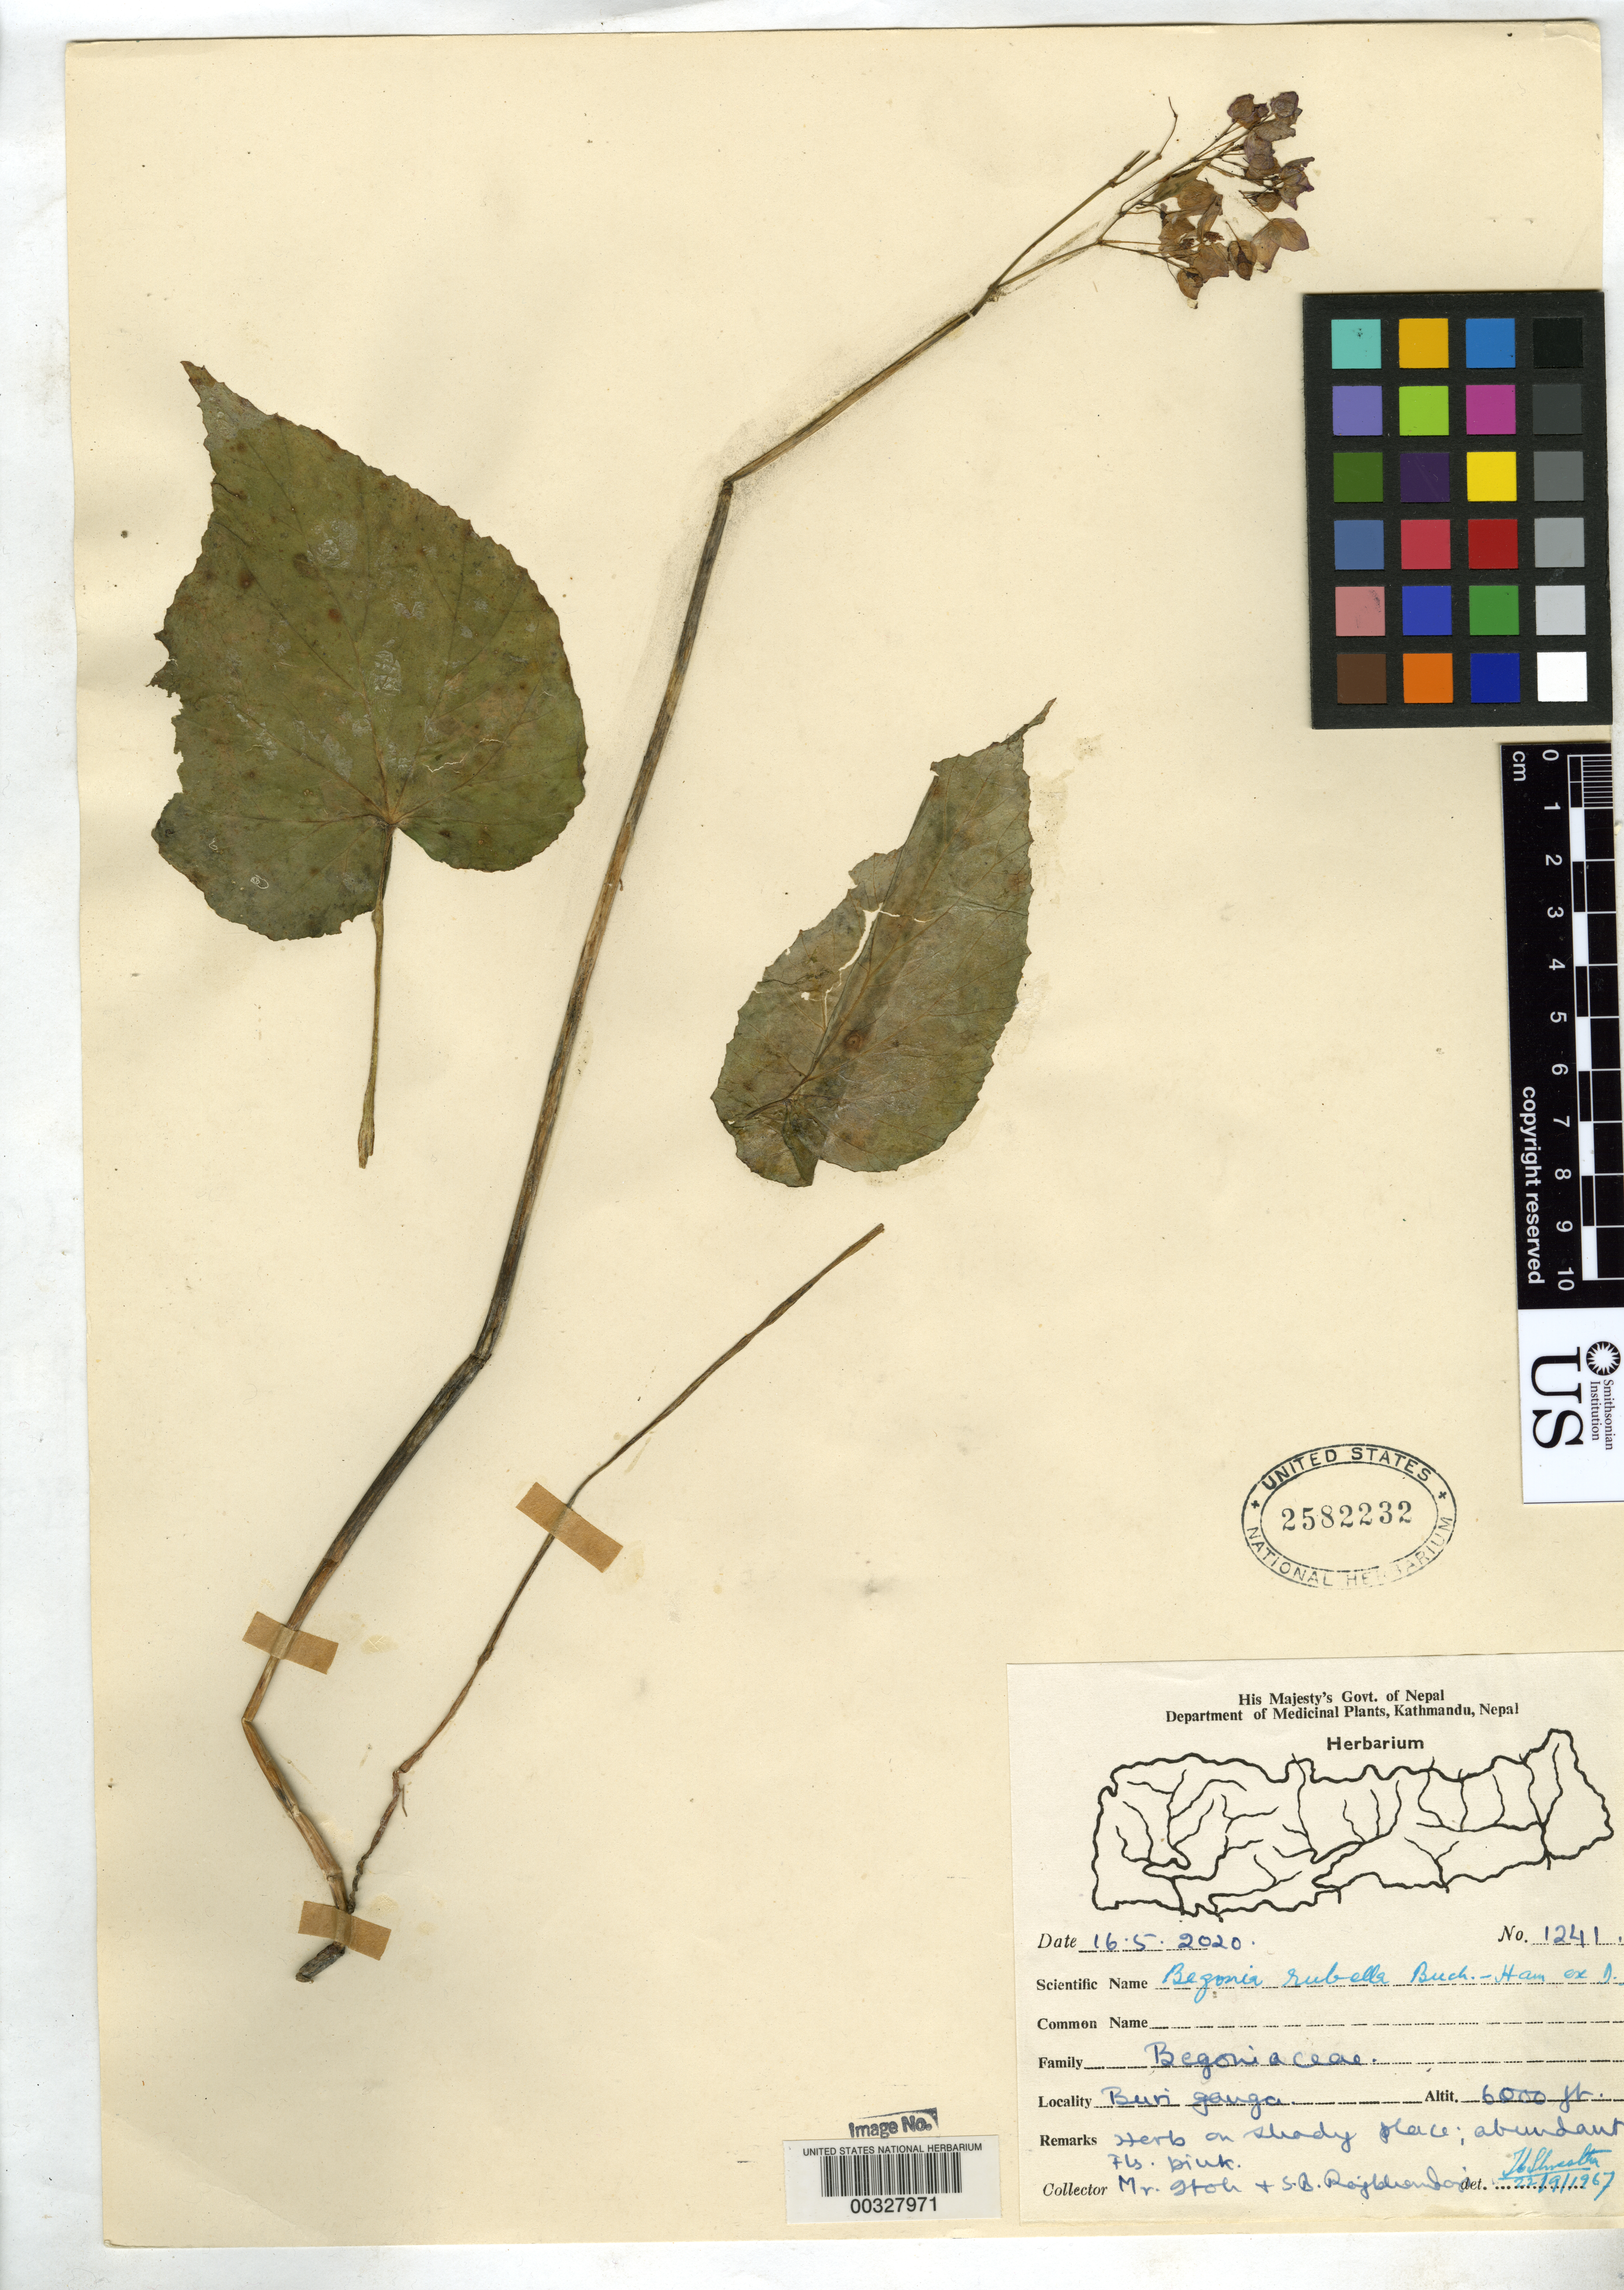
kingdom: Plantae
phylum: Tracheophyta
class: Magnoliopsida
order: Cucurbitales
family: Begoniaceae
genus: Begonia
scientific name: Begonia rubella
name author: Buch.-Ham. ex D. Don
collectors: -. Stoh & S. Rojblendoi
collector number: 1241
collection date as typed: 16 May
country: Nepal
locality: Buri ganga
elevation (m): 1829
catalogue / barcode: US 2582232